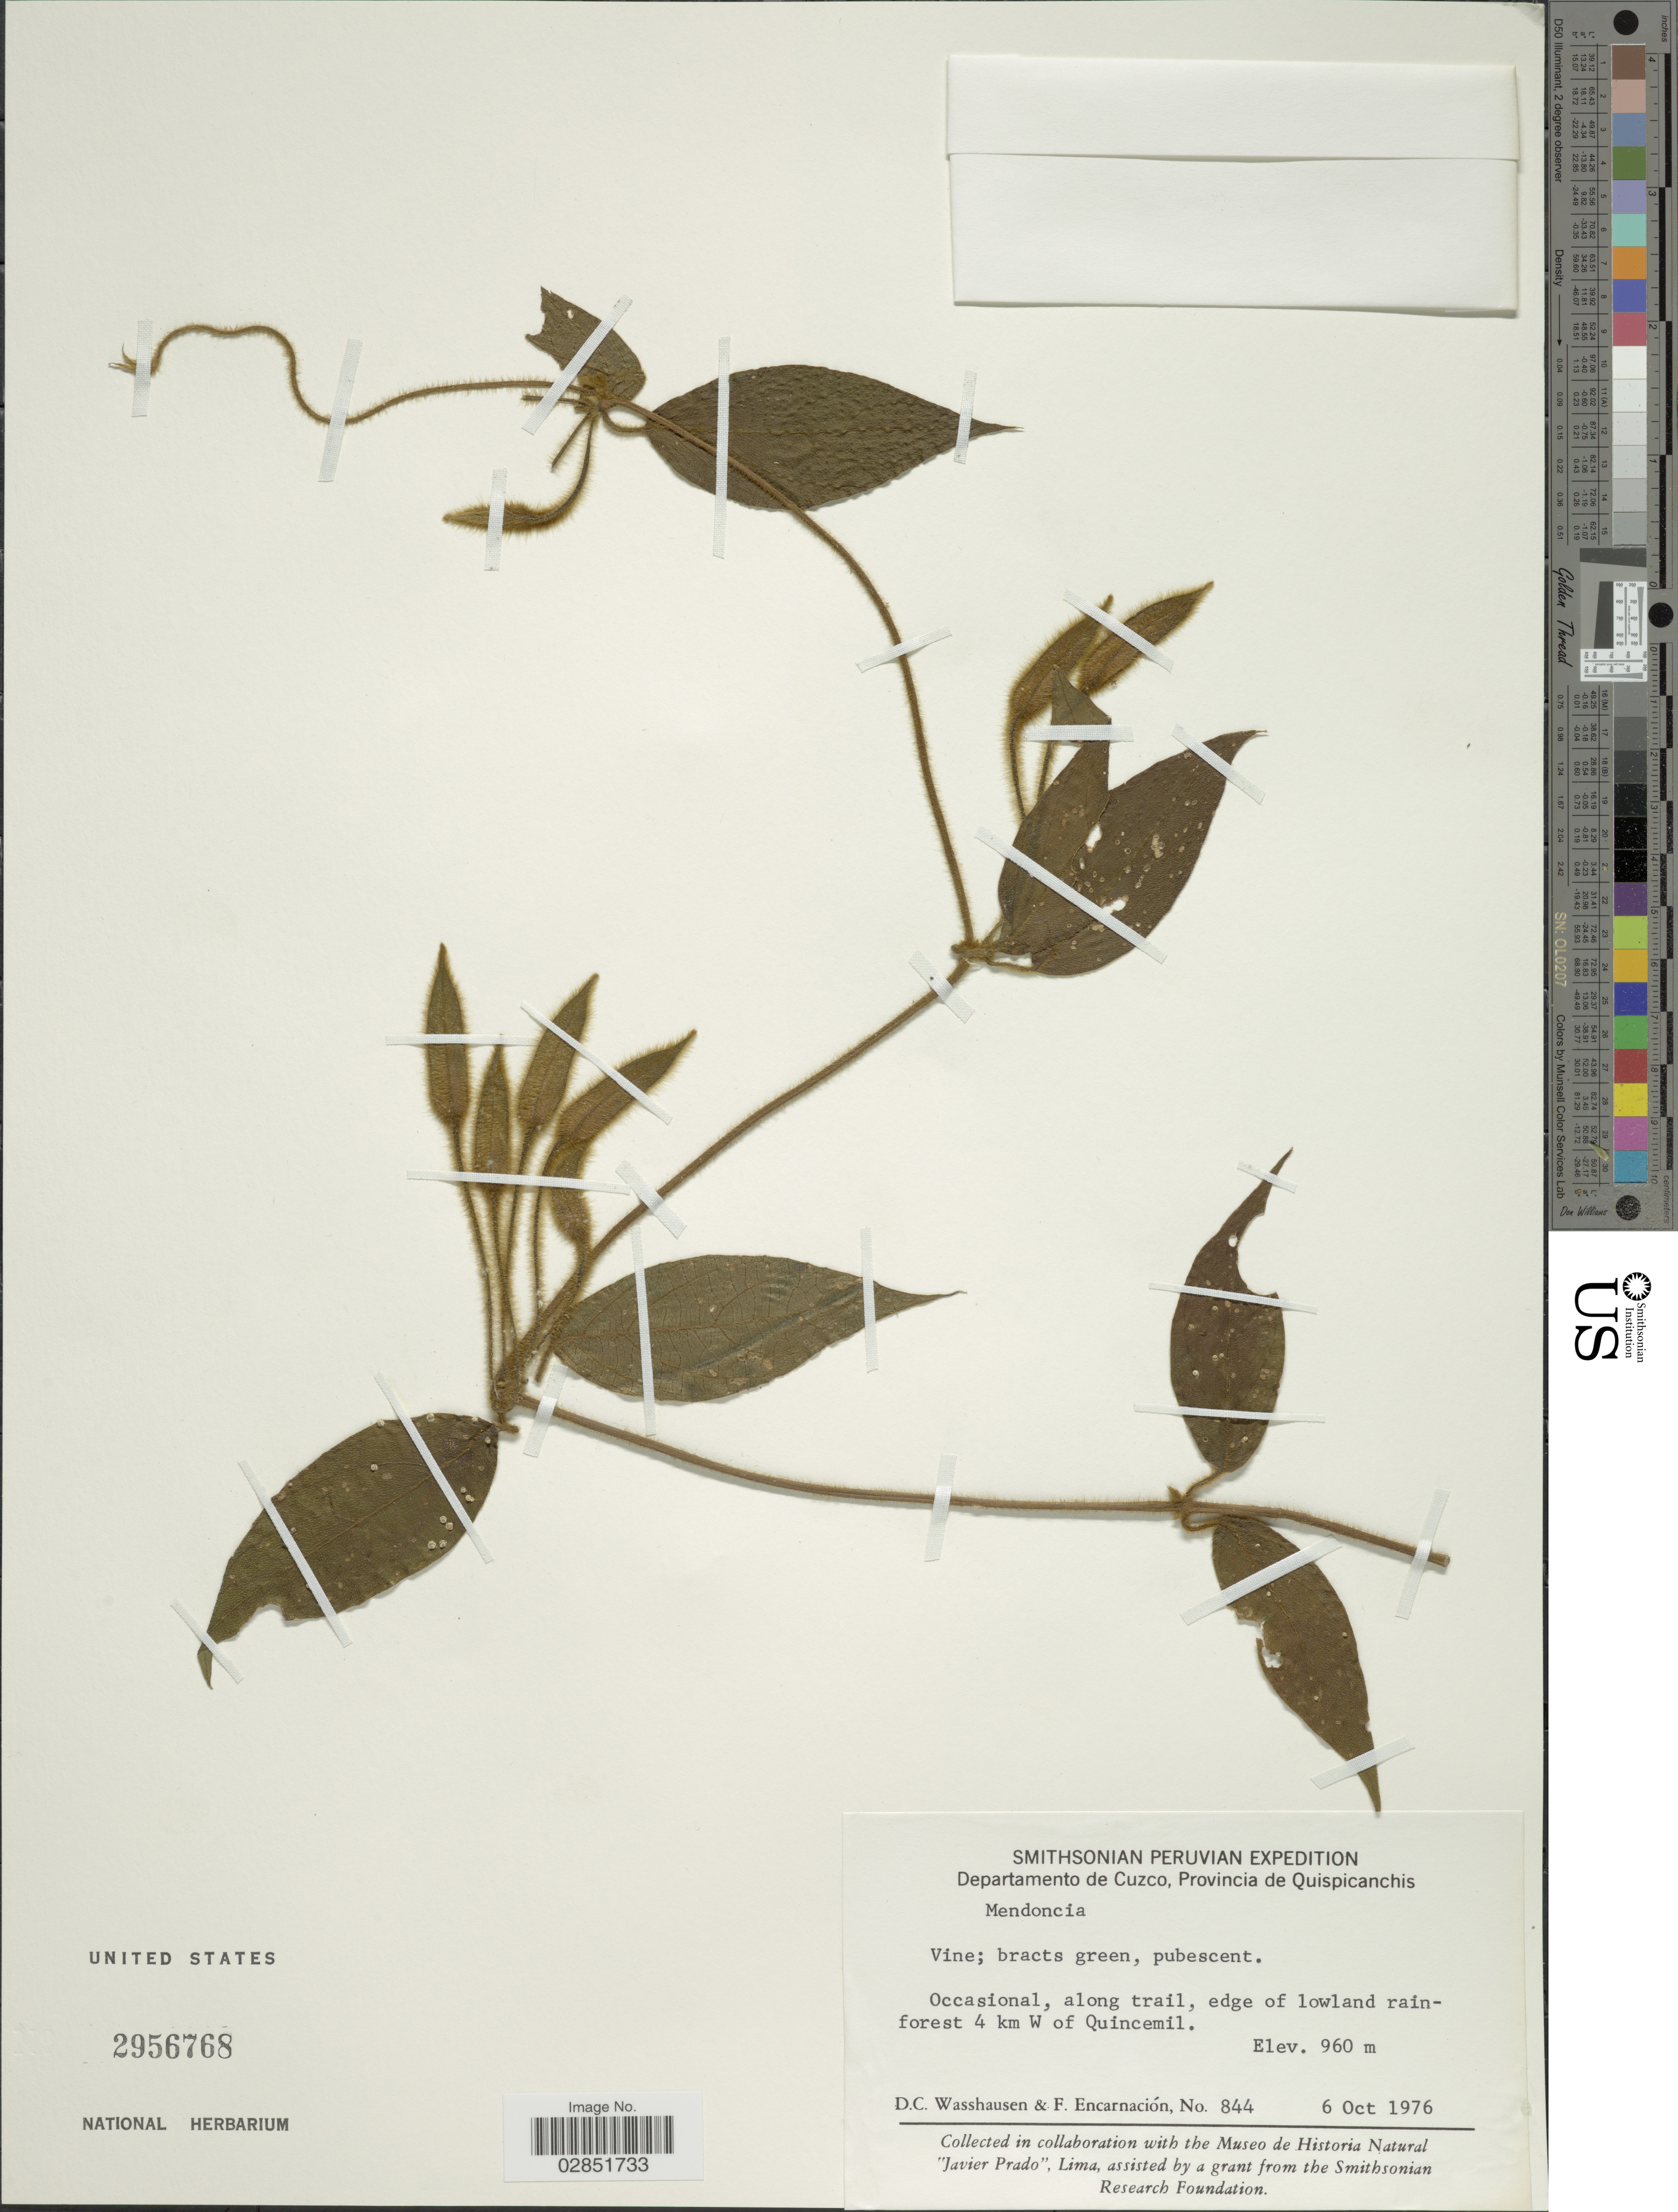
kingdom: Plantae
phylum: Tracheophyta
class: Magnoliopsida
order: Lamiales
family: Acanthaceae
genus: Mendoncia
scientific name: Mendoncia sp.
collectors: D. C. Wasshausen & F. Encarnación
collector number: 844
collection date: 1976-10-06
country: Peru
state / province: Cusco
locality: Departamento de Cuzco, Provincia de Quispicanchis. Edge of lowland rainforest 4 km W of Quincemil.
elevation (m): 960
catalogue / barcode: US 2956768